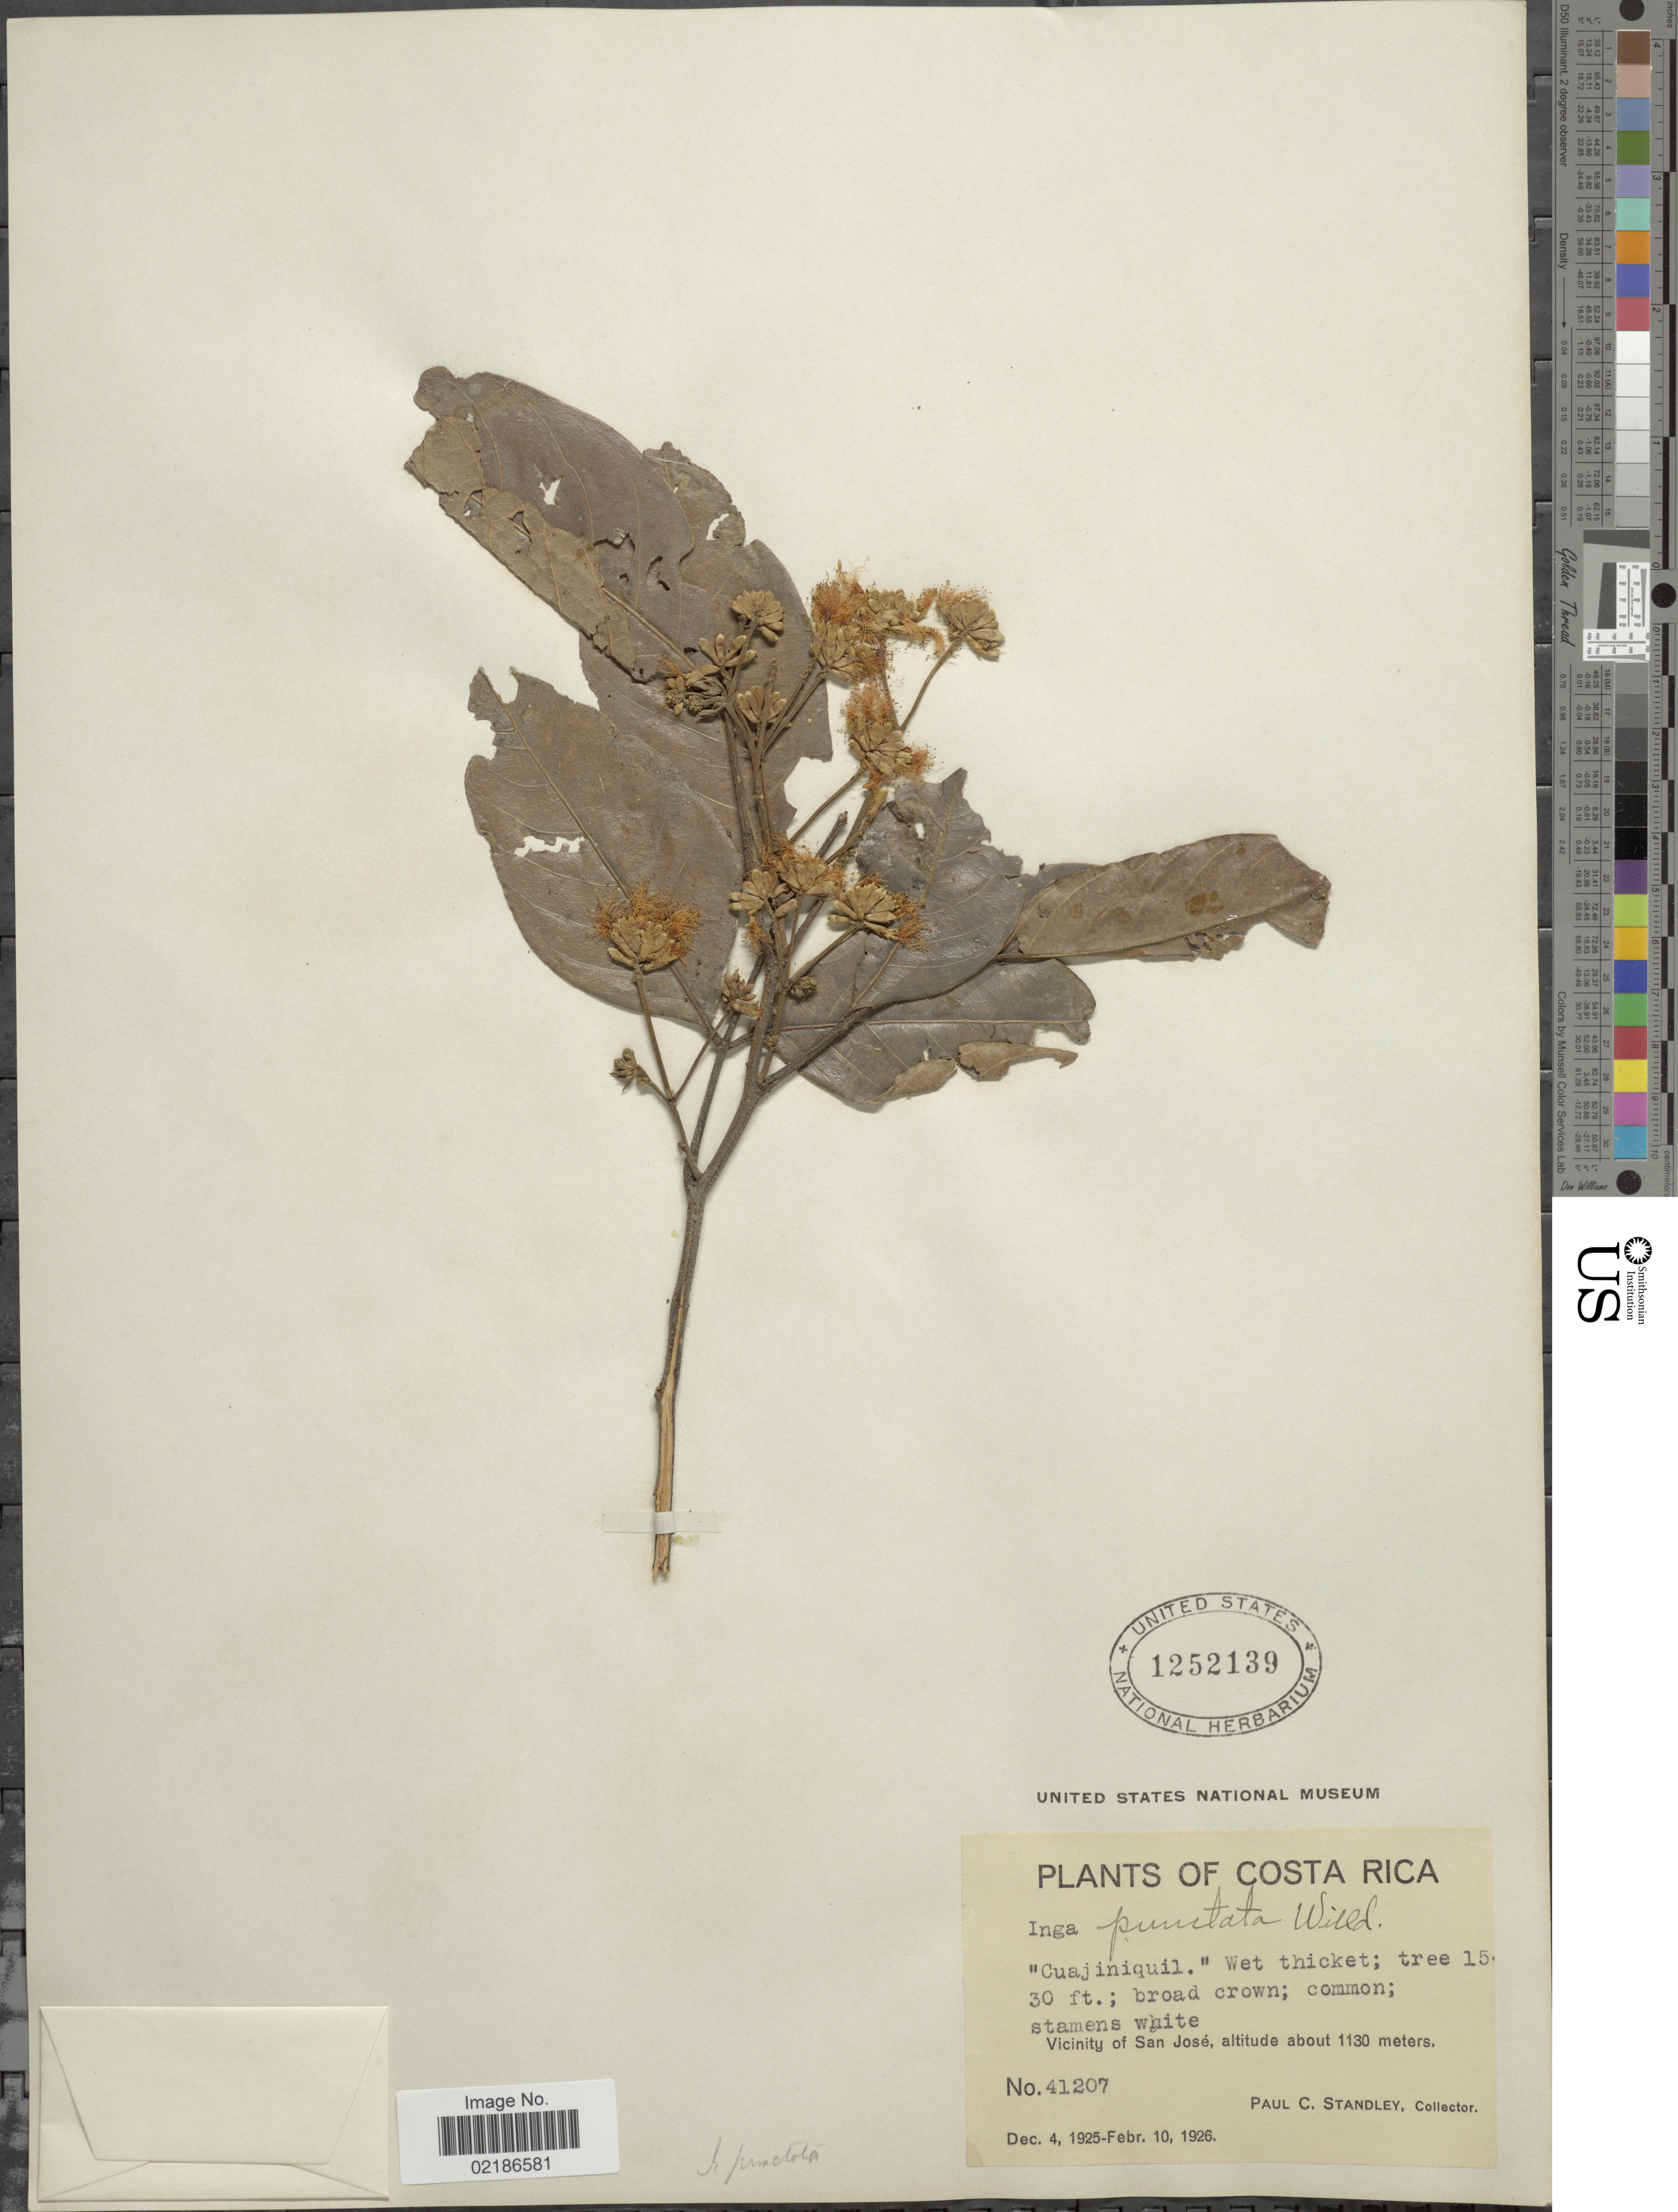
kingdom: Plantae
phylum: Tracheophyta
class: Magnoliopsida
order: Fabales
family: Fabaceae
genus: Inga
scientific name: Inga punctata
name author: Willd.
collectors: P. C. Standley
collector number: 41207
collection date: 1925-12-04/1926-02-10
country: Costa Rica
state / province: San José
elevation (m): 1130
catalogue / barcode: US 1252139